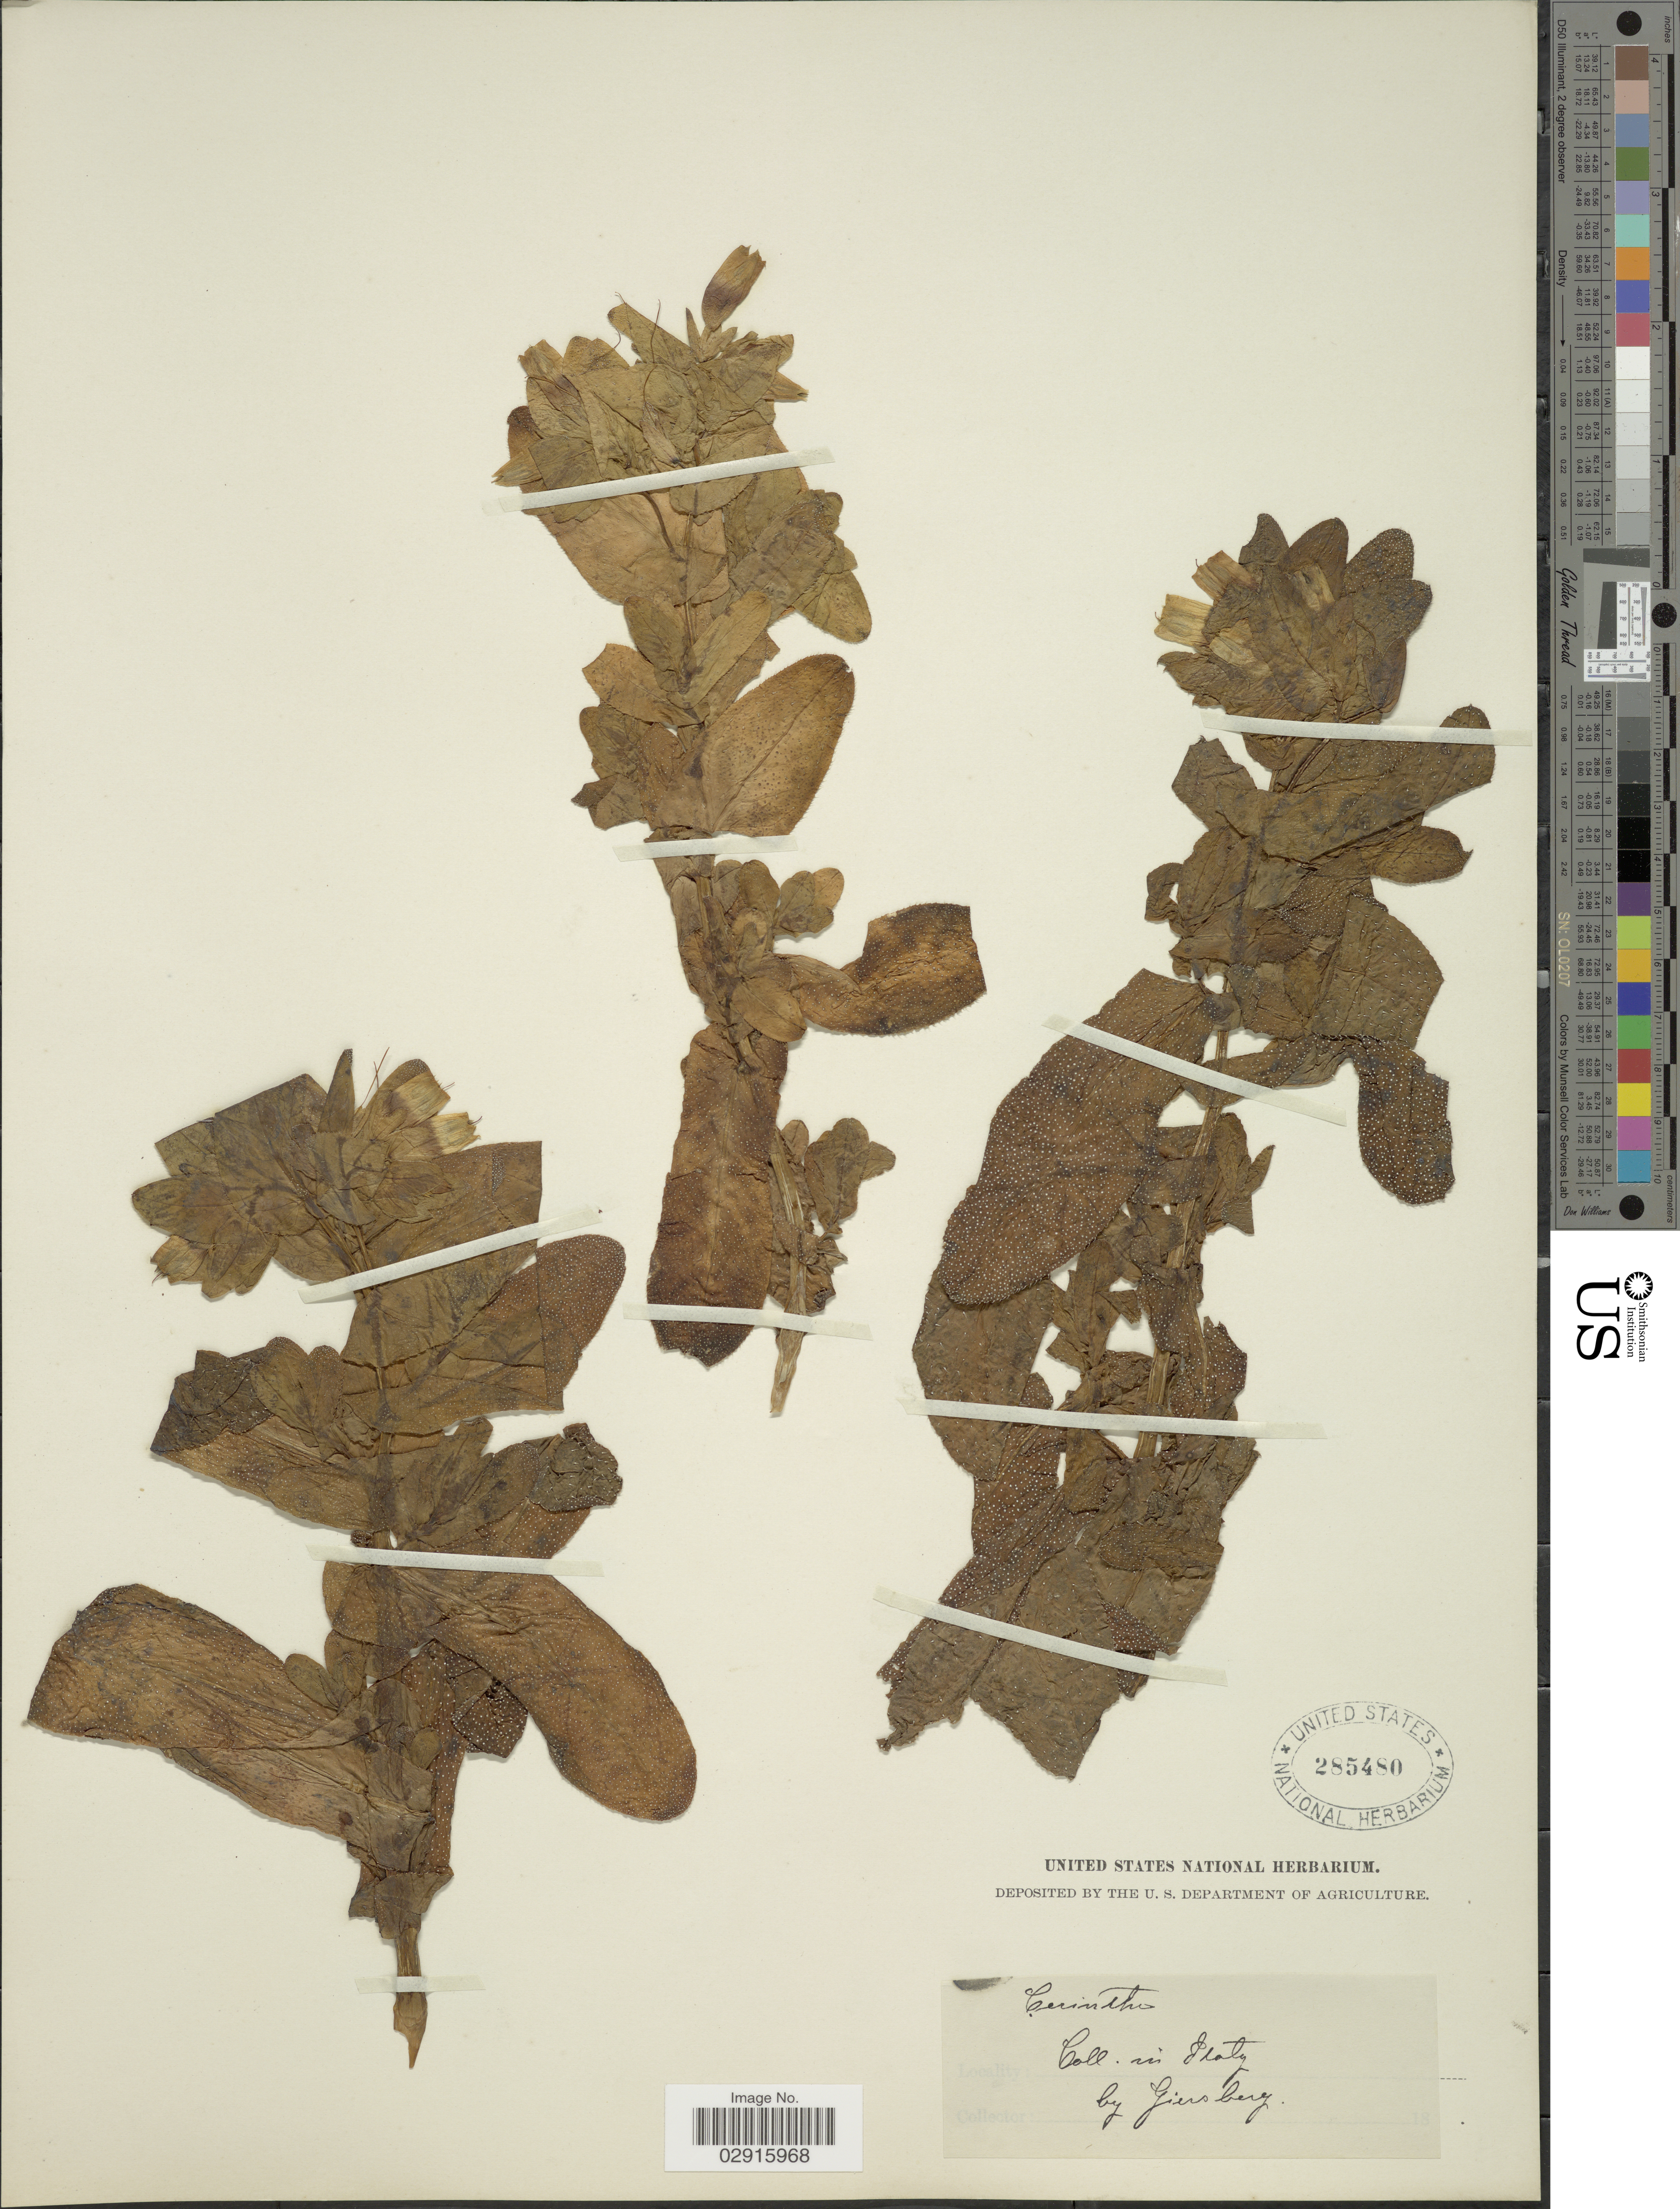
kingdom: Plantae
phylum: Tracheophyta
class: Magnoliopsida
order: Boraginales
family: Boraginaceae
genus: Cerinthe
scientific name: Cerinthe sp.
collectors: Giersberg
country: Italy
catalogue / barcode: US 285480